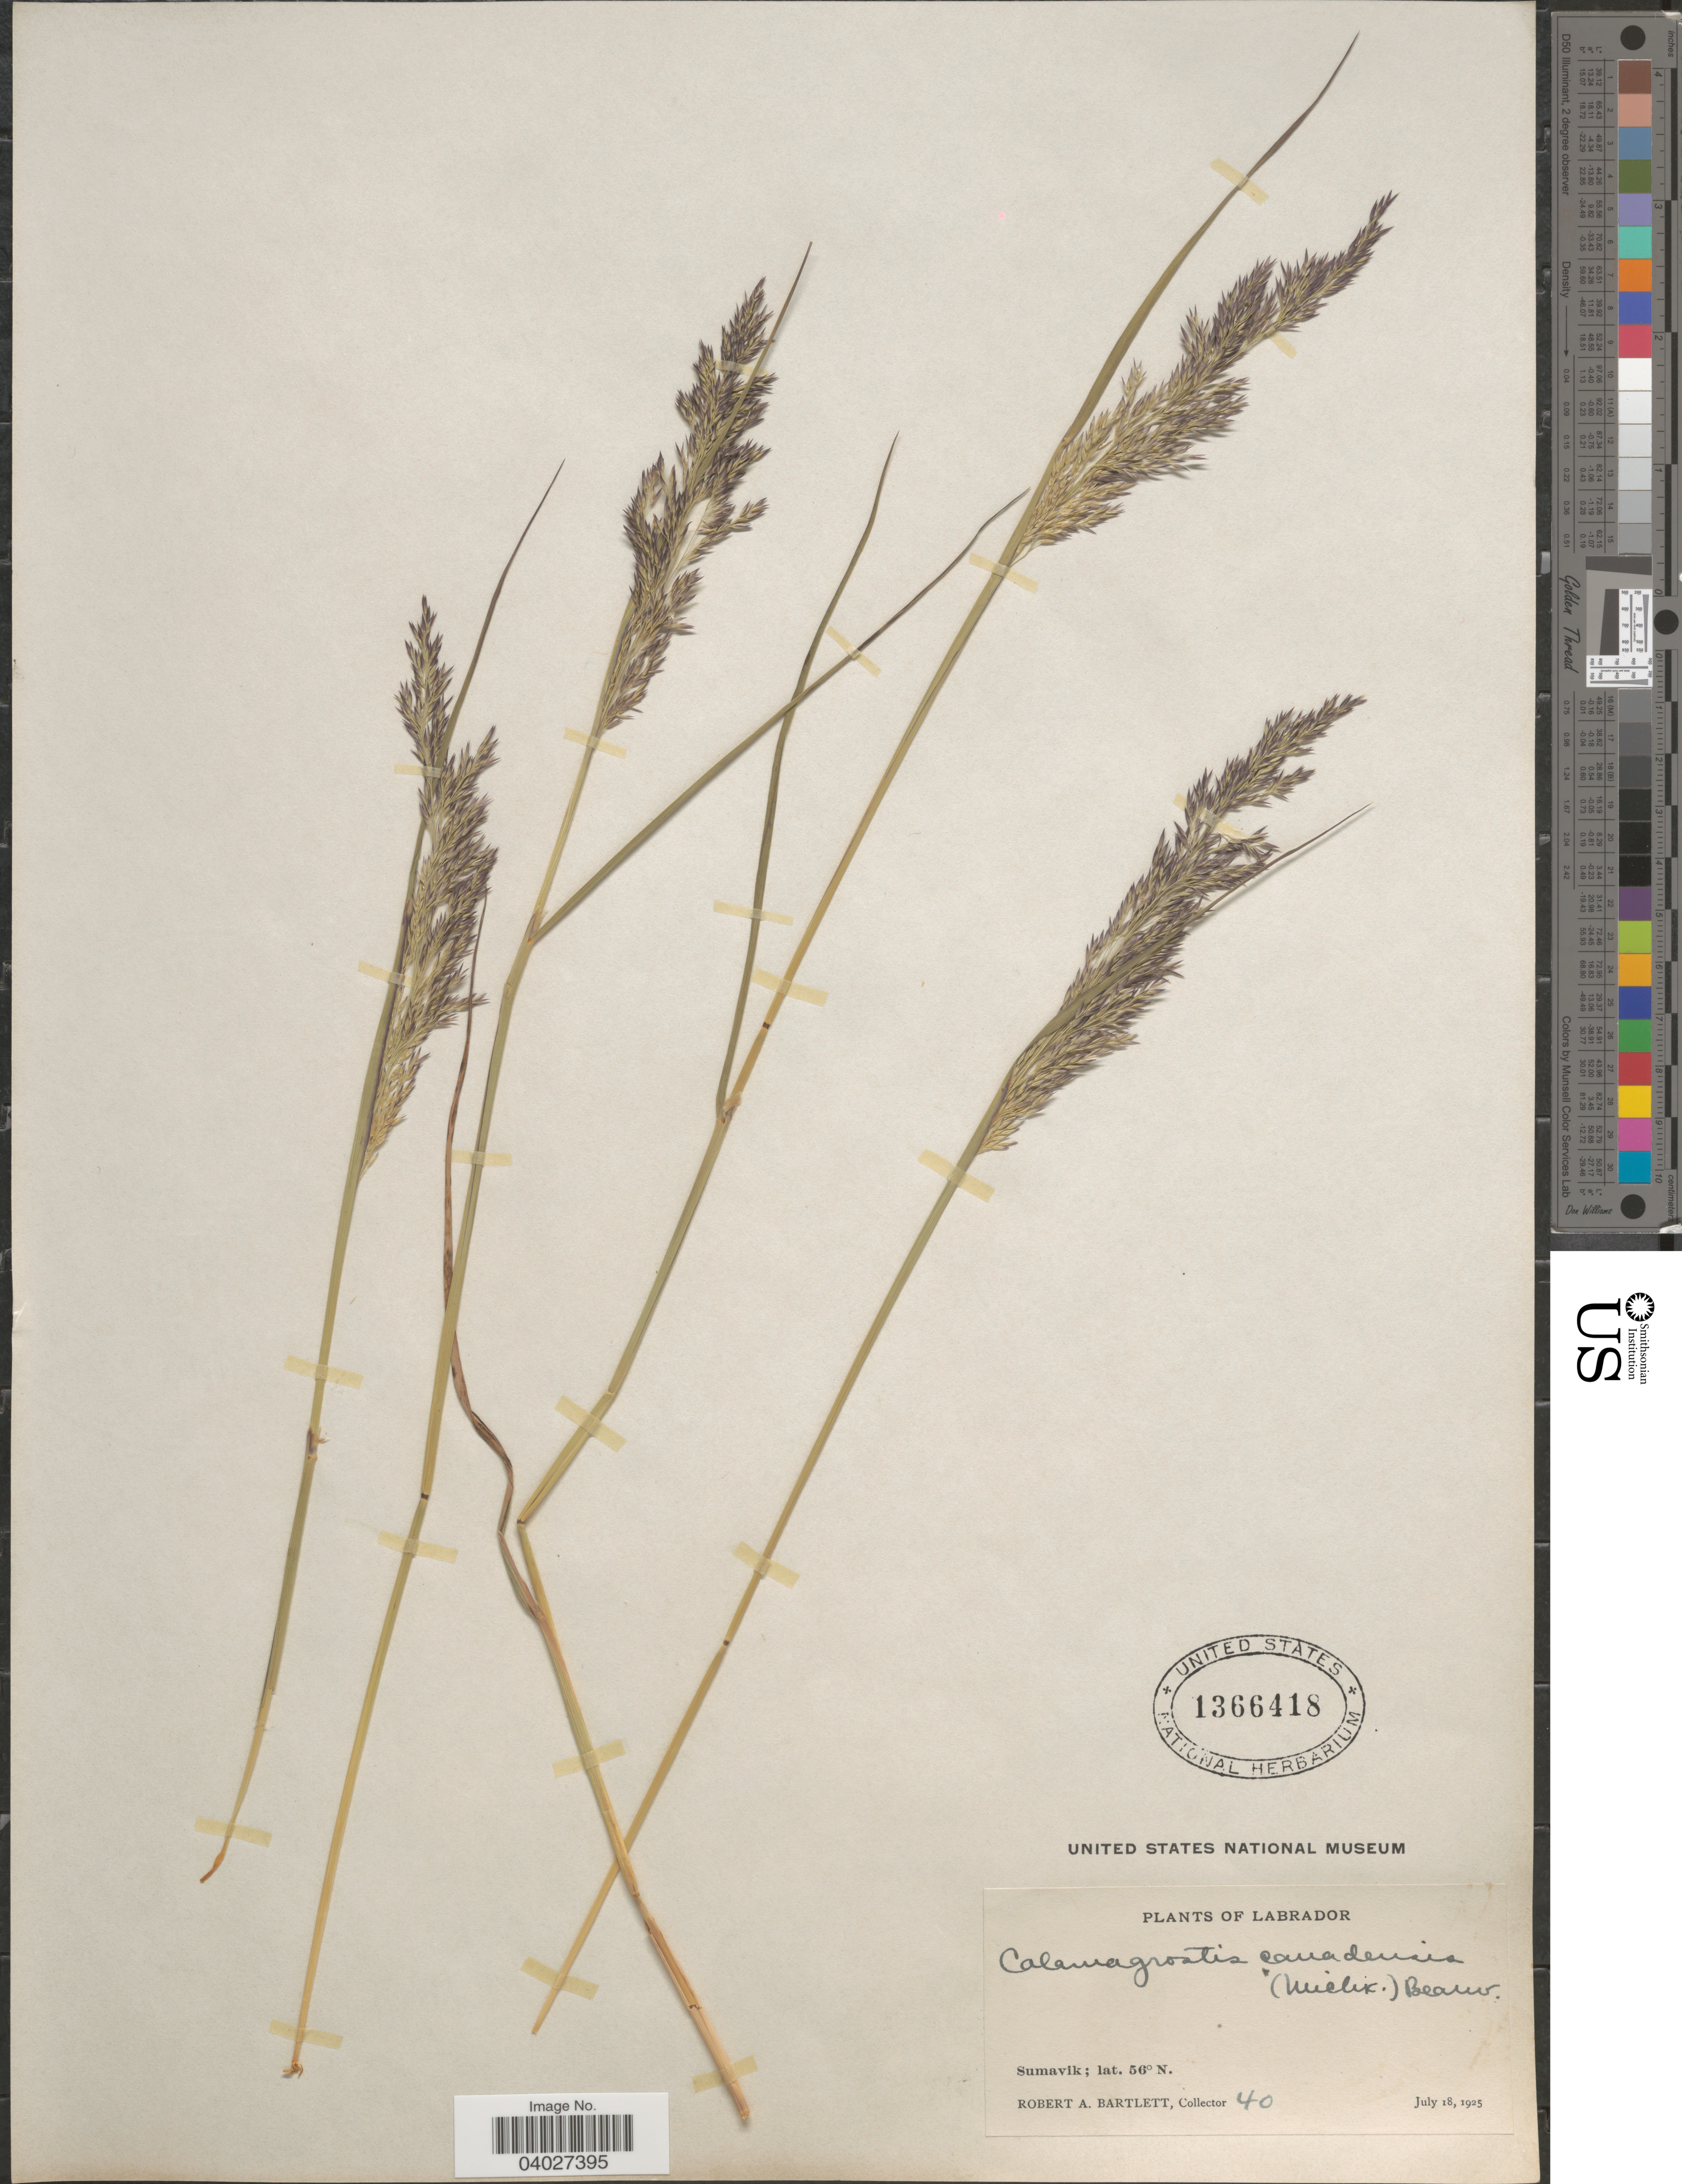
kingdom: Plantae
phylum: Tracheophyta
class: Liliopsida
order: Poales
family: Poaceae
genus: Calamagrostis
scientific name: Calamagrostis canadensis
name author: (Michx.) P. Beauv.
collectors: R. A. Bartlett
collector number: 40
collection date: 1925-07-18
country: Canada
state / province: Newfoundland and Labrador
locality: Labrador. Sumavik.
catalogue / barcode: US 1366418